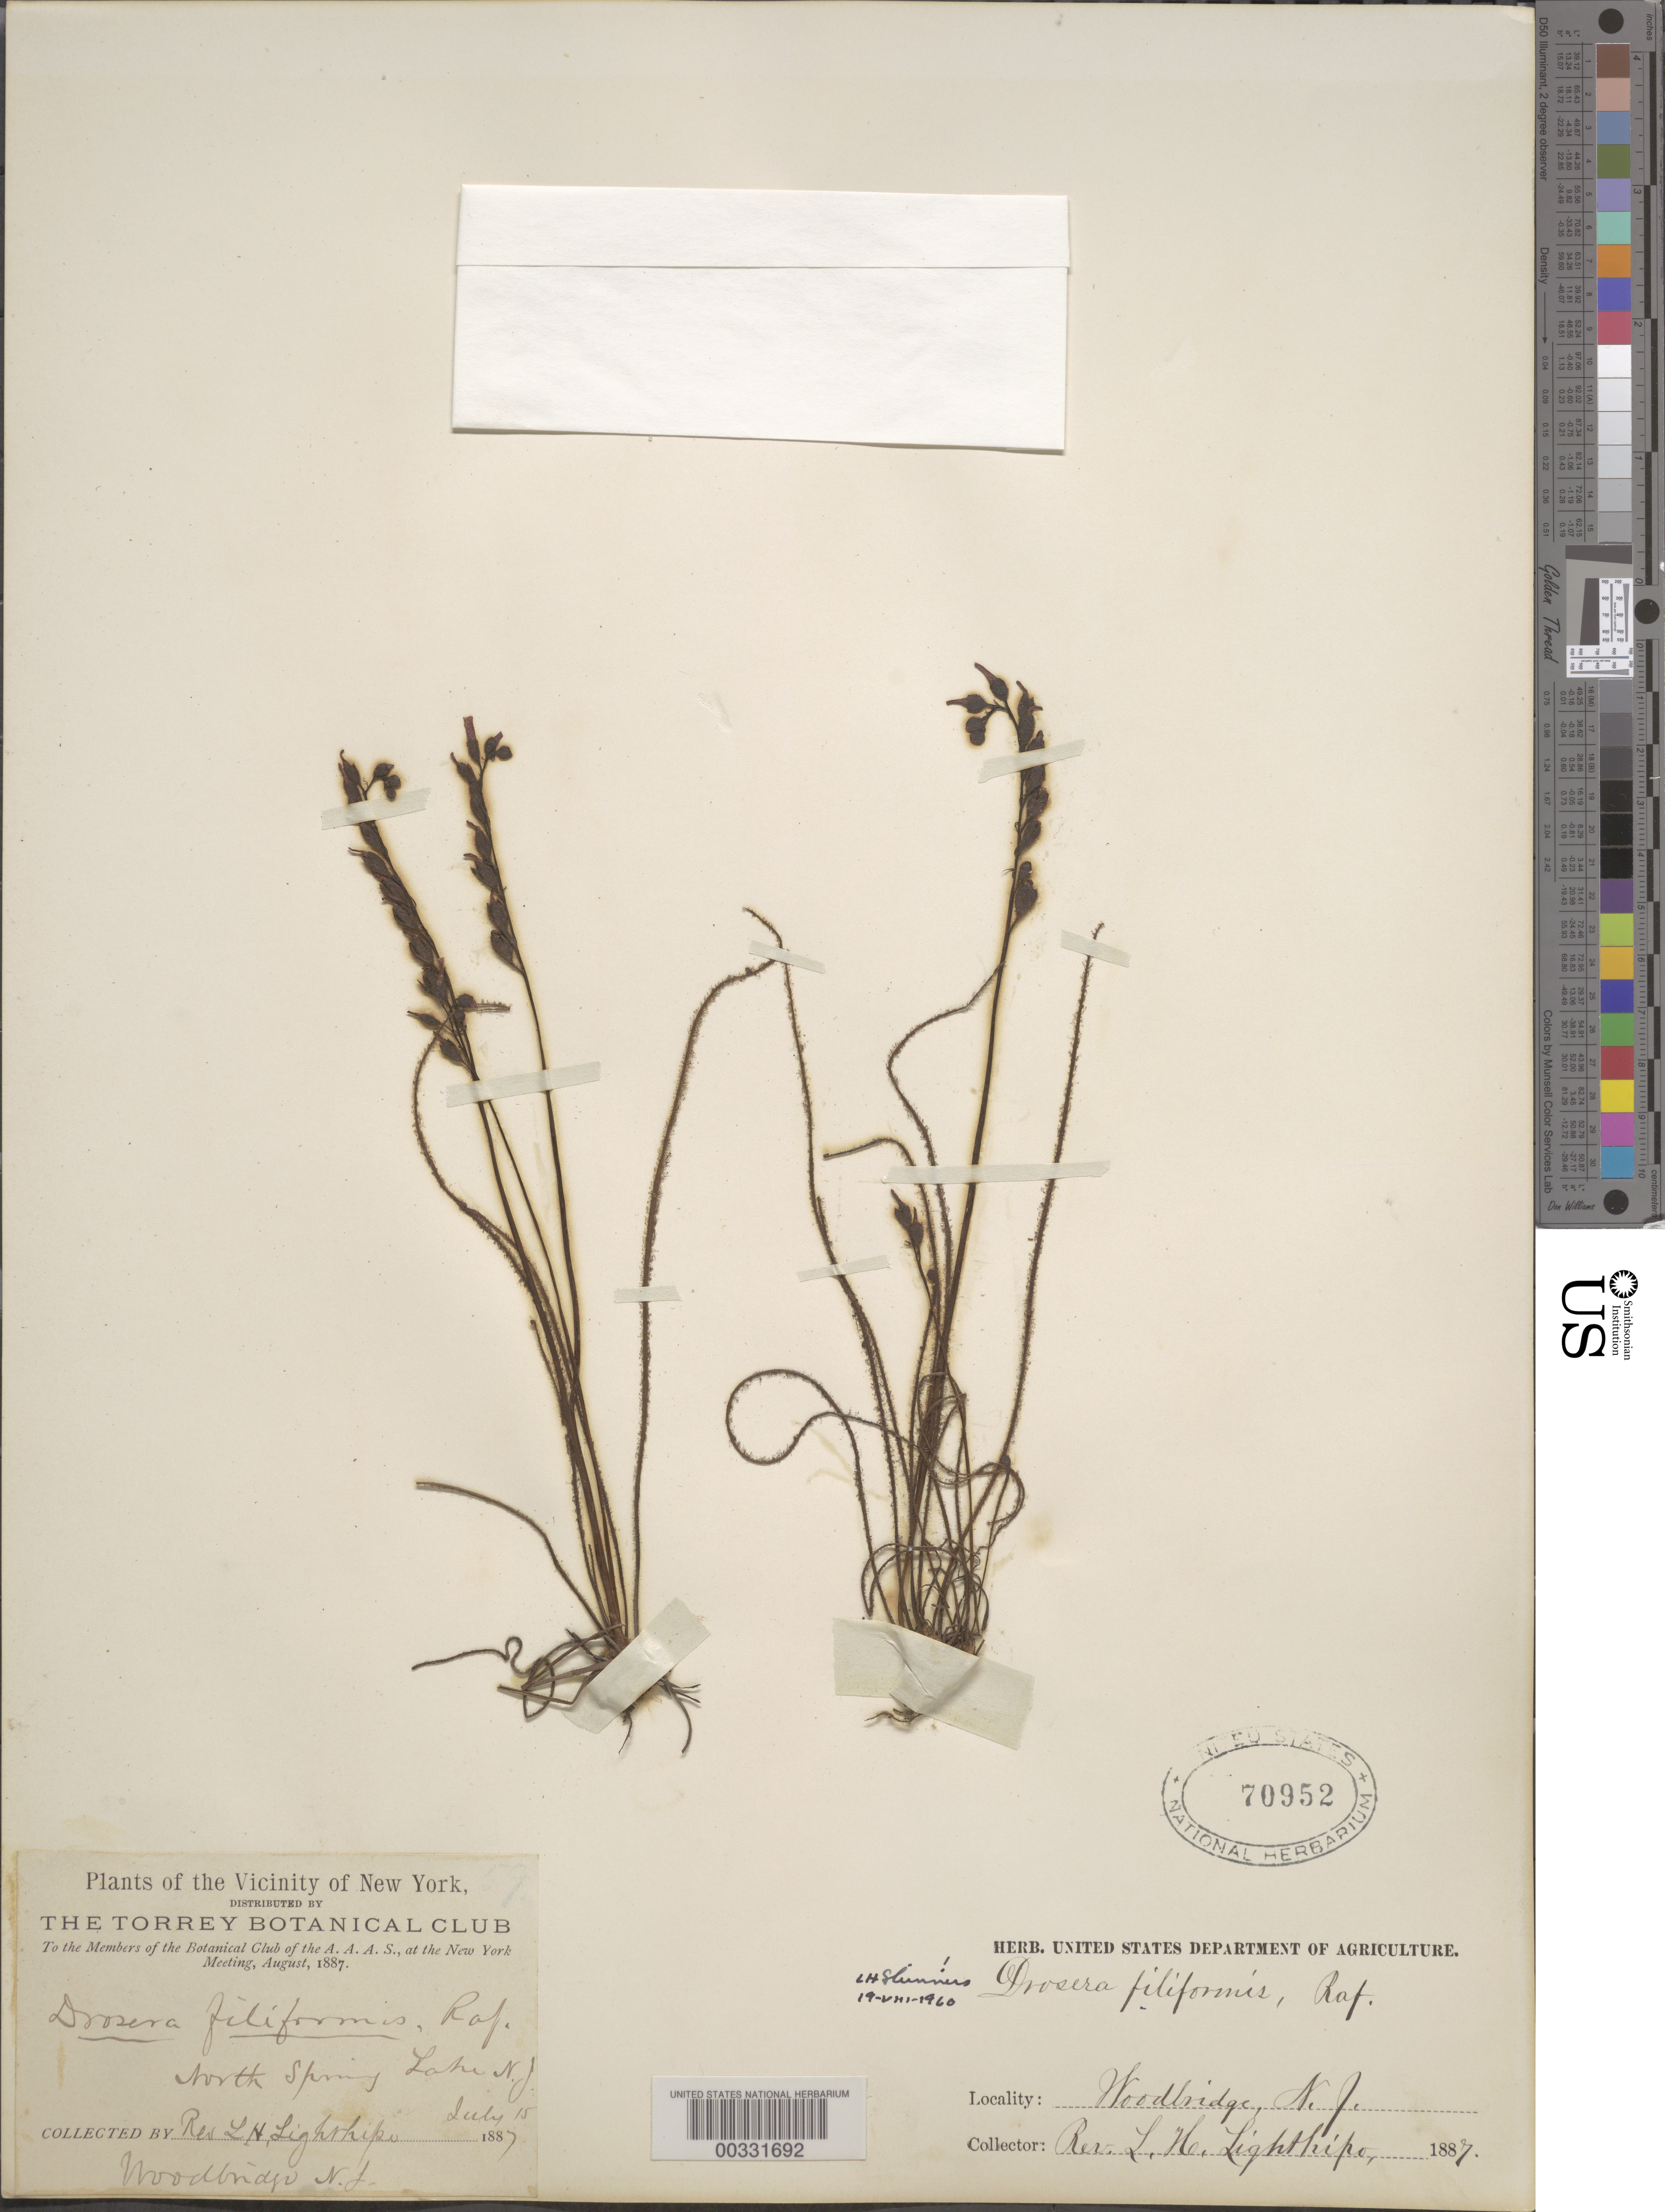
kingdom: Plantae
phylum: Tracheophyta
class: Magnoliopsida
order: Caryophyllales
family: Droseraceae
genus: Drosera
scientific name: Drosera filiformis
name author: Raf.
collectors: L. H. Lighthipe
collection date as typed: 15 Jul 1887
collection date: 1887-07-15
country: United States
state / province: New Jersey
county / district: Middlesex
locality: Woodbridge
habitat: North spring lake.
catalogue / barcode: US 70952